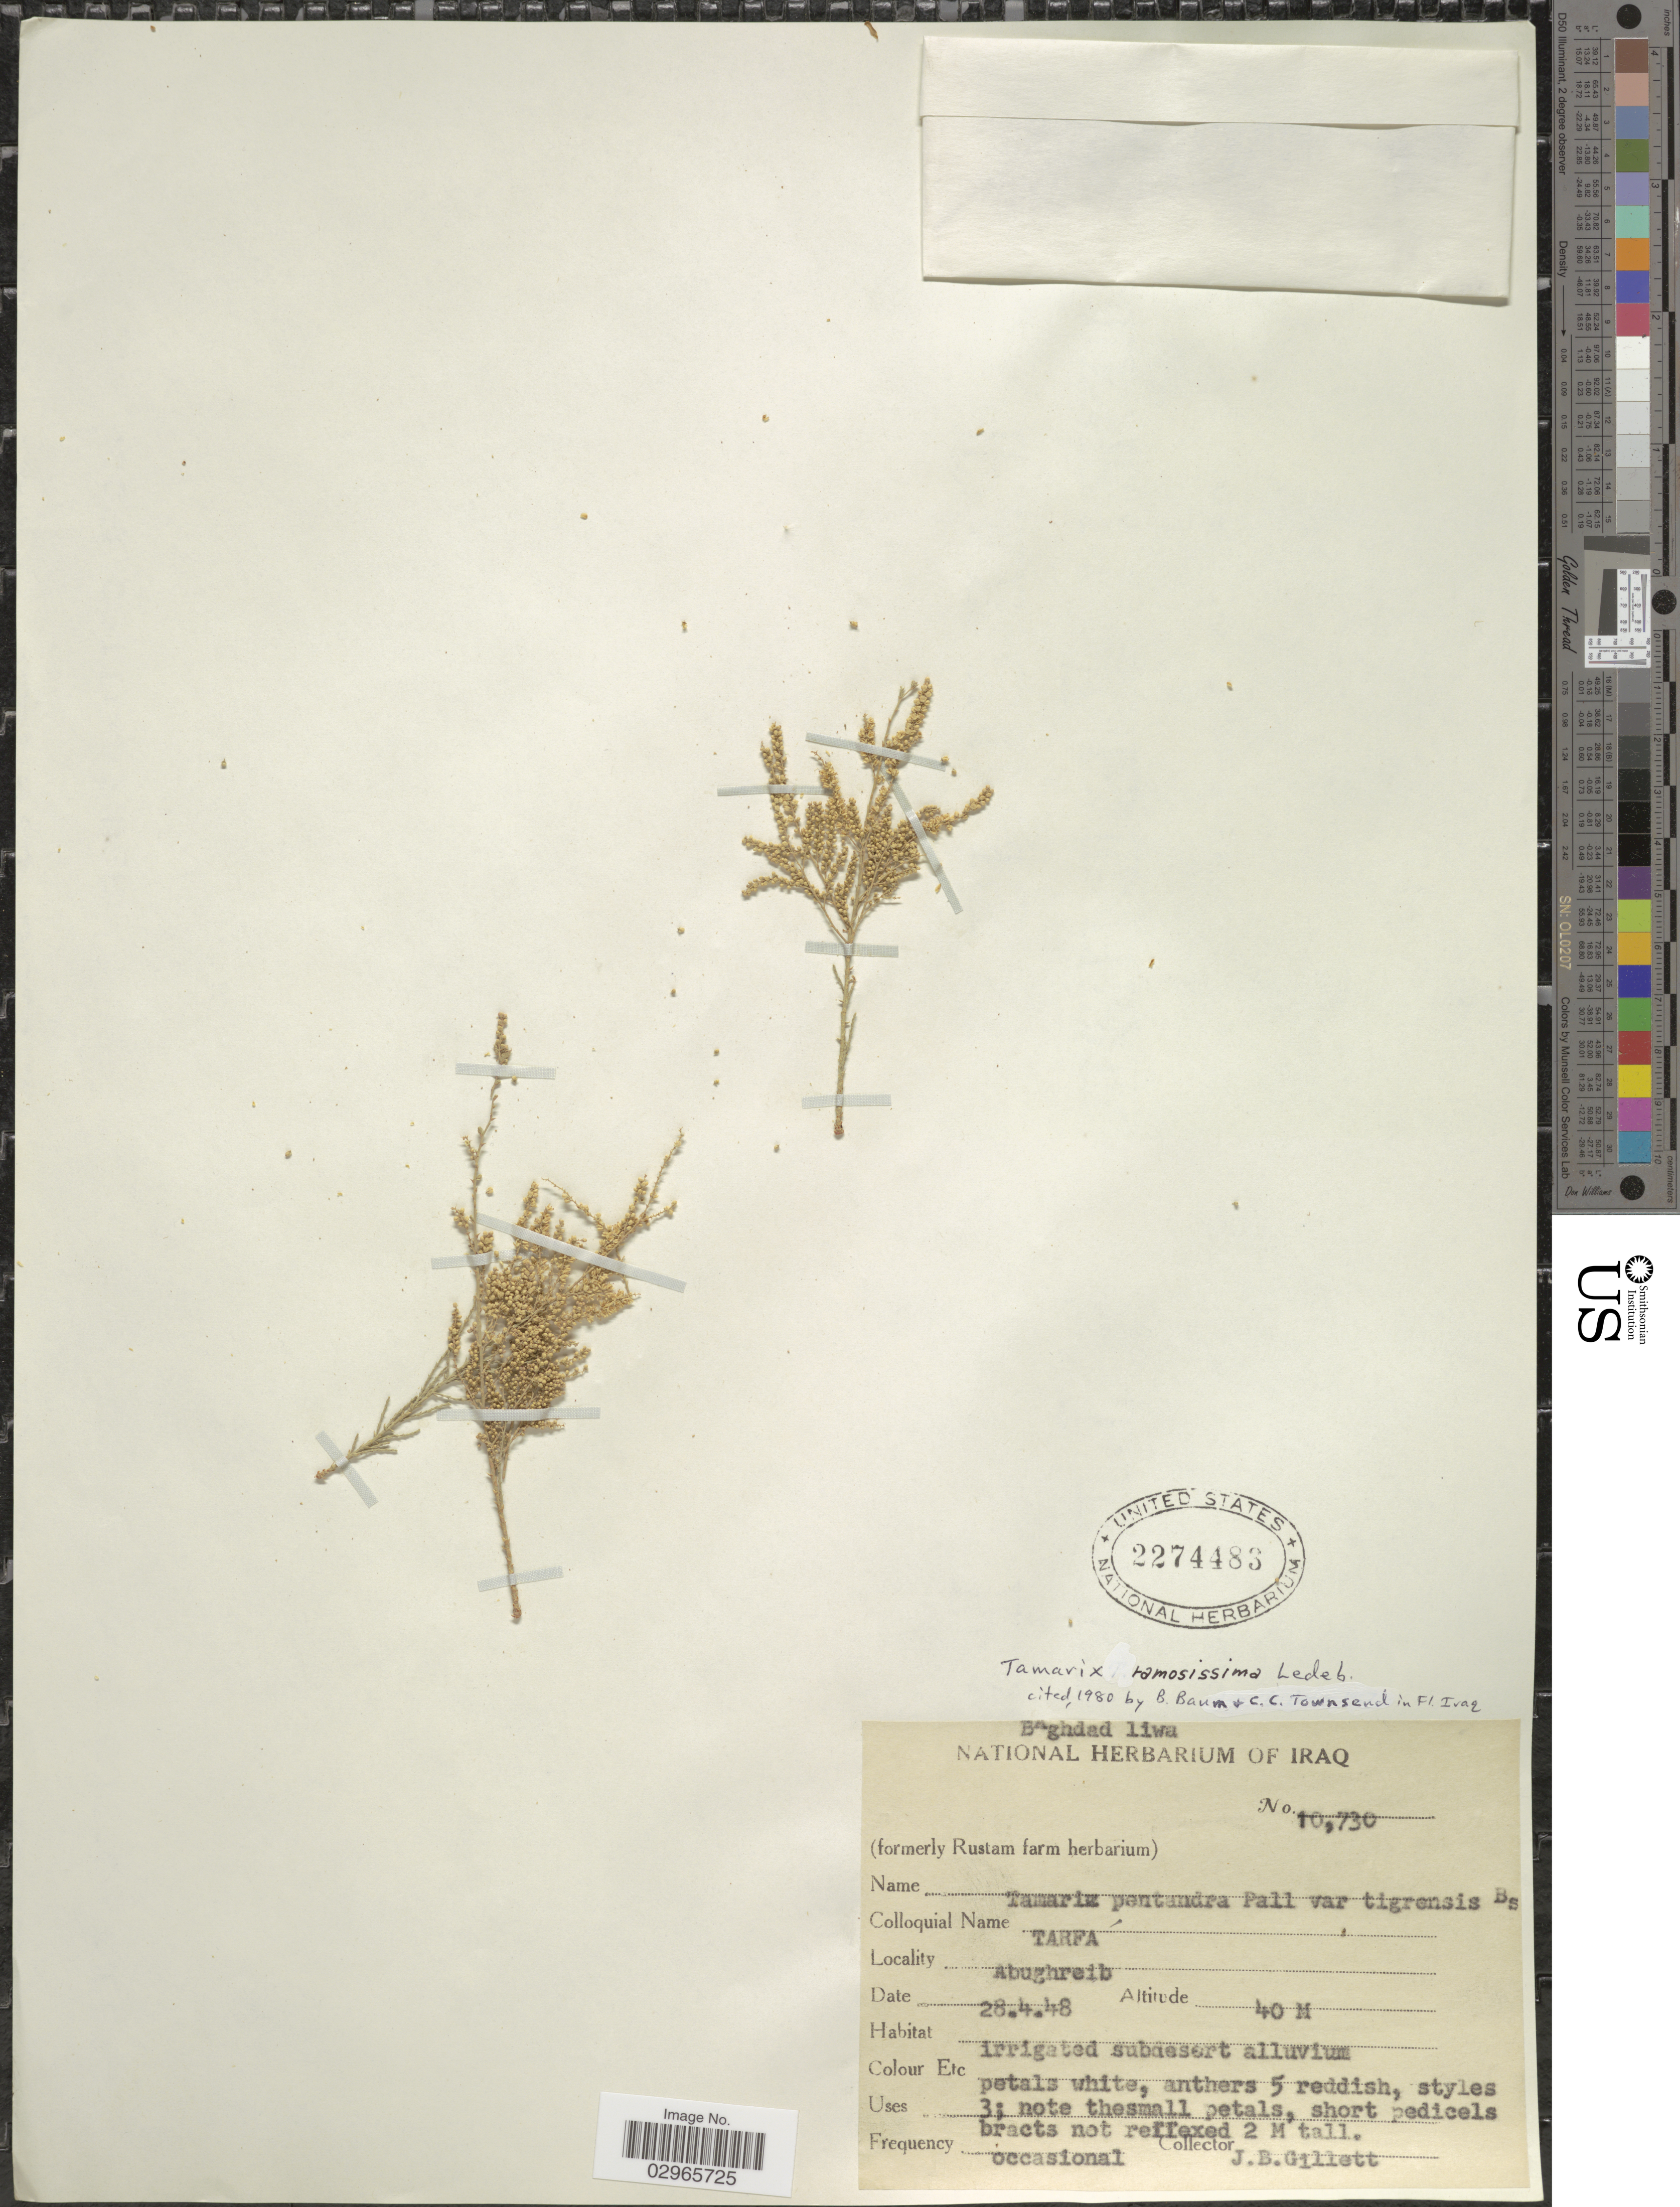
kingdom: Plantae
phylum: Tracheophyta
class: Magnoliopsida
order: Caryophyllales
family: Tamaricaceae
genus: Tamarix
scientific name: Tamarix ramosissima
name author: Ledeb.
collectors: J. B. Gillett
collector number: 10730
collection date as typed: Transcribed d/m/y: 28/4/48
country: Iraq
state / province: Baghdad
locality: Baghdad liwa. Abughreib.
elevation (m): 40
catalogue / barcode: US 2274483